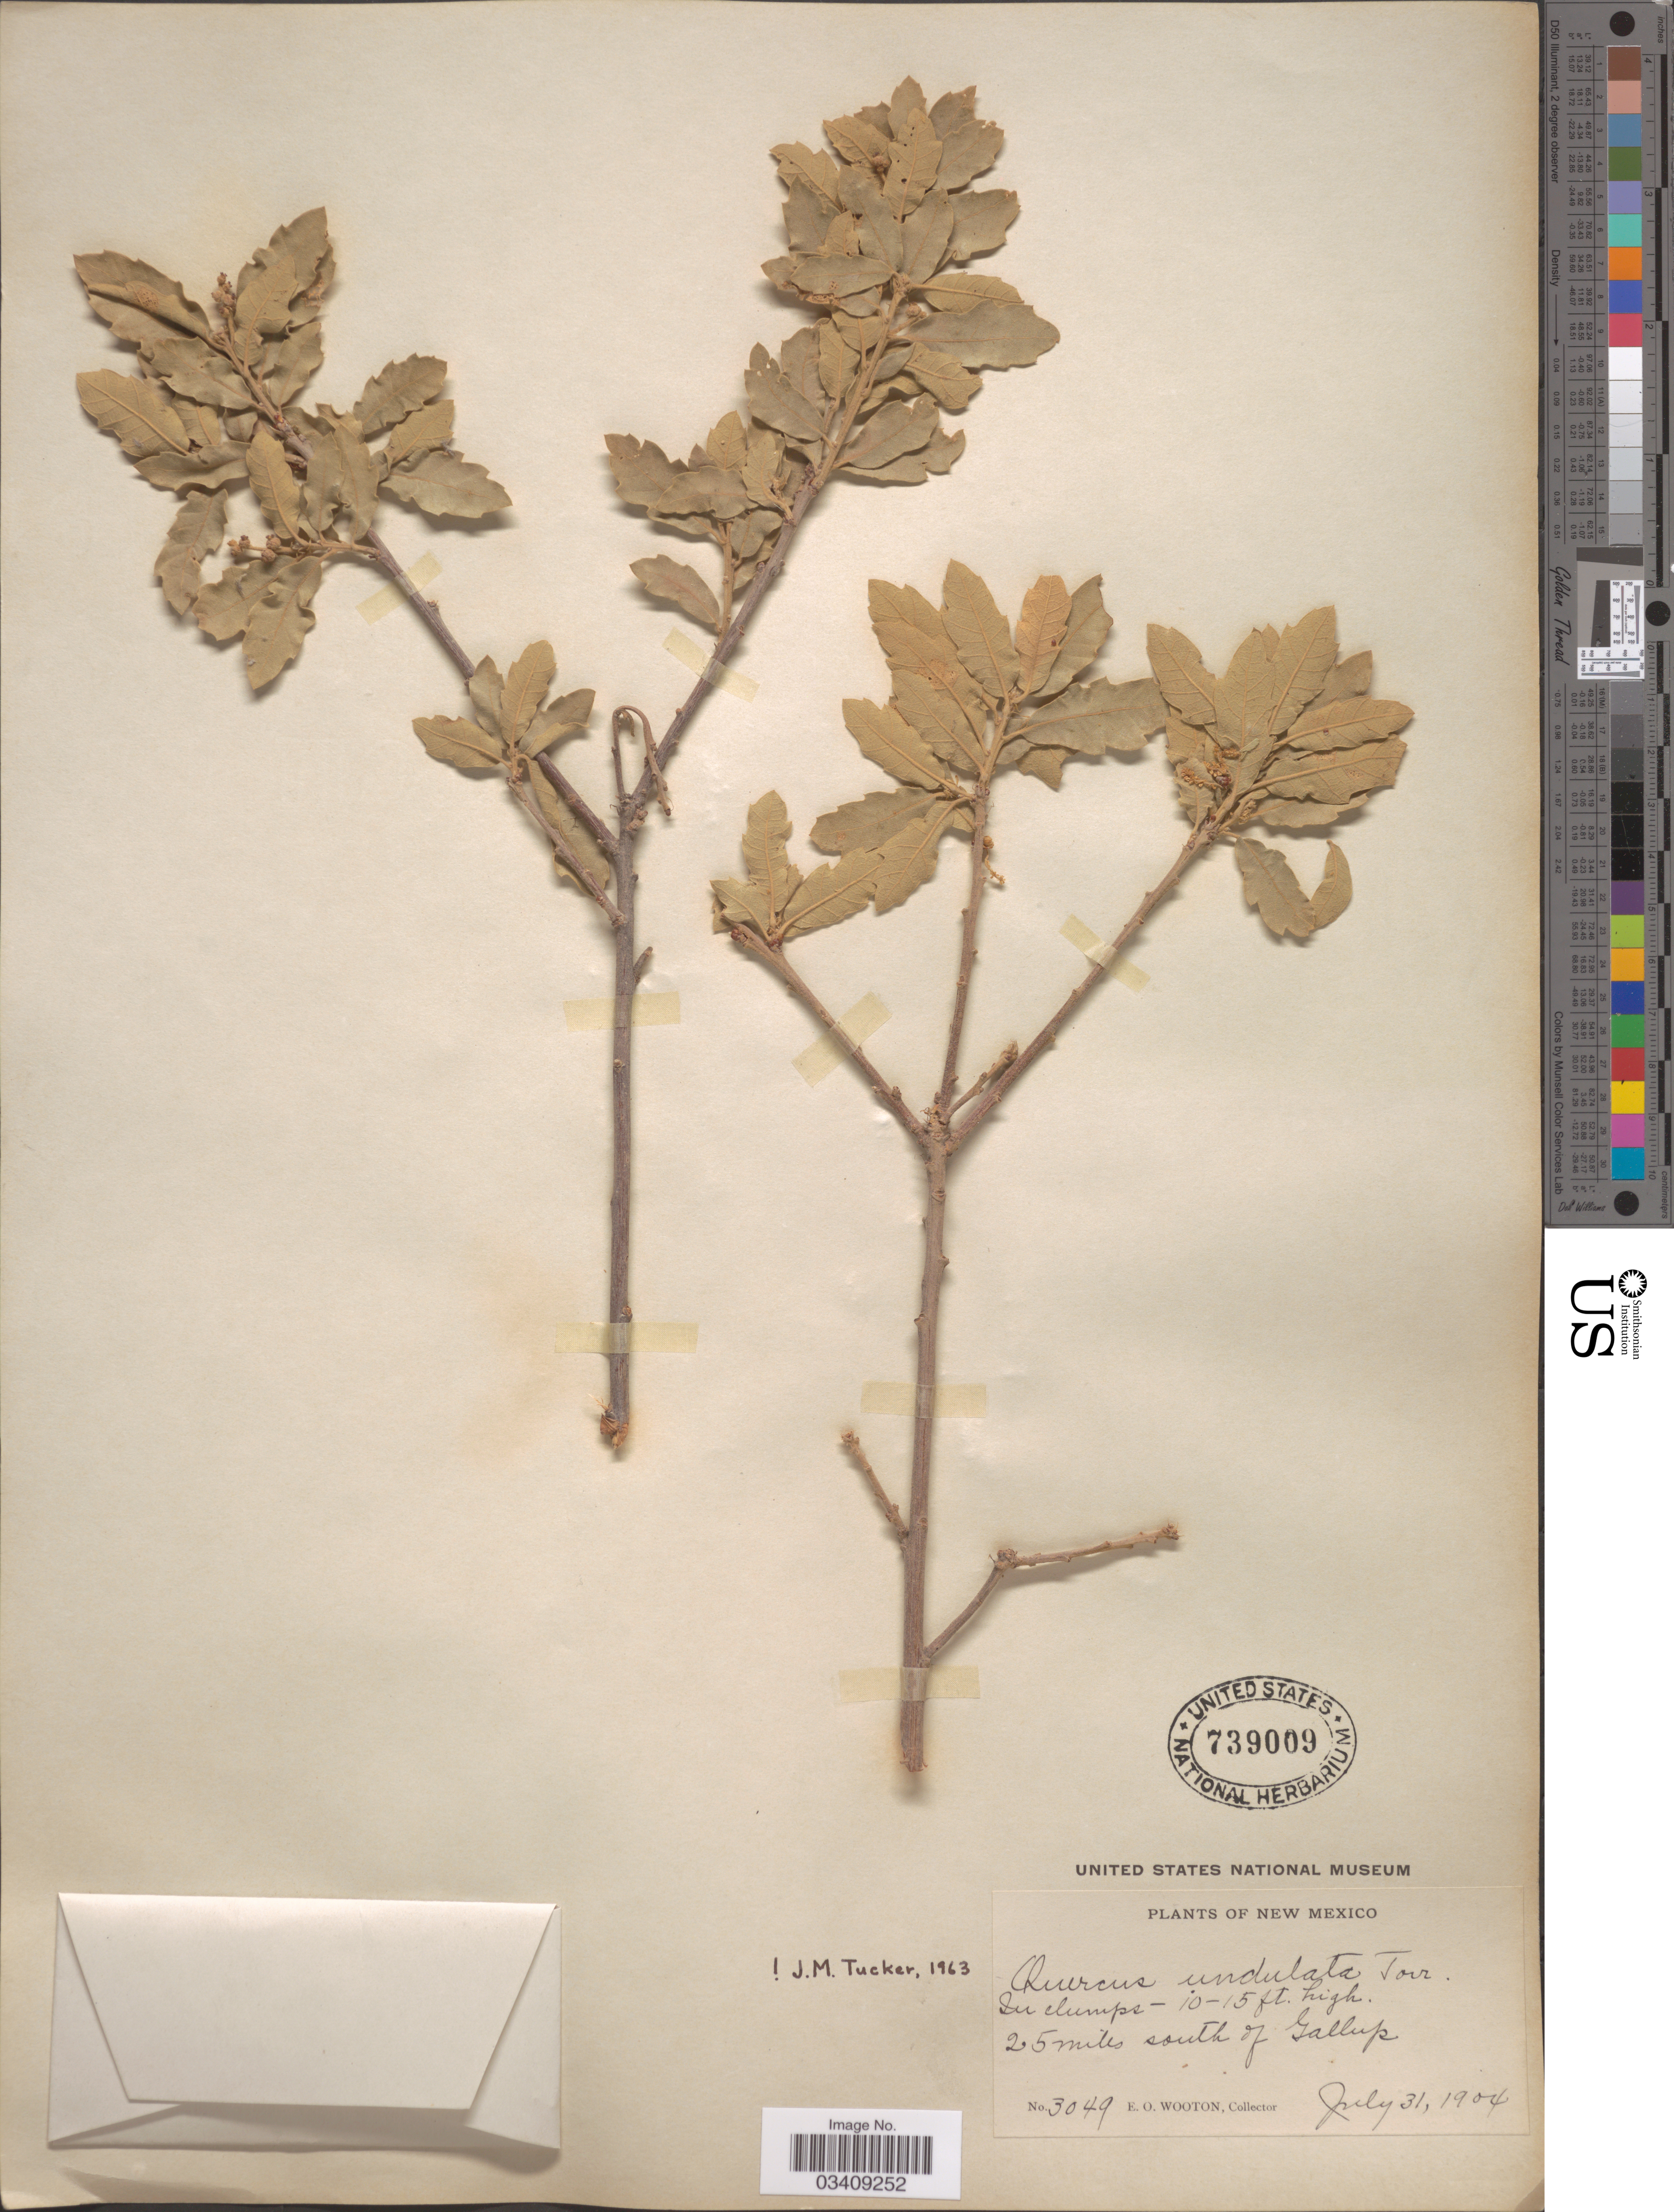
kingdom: Plantae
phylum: Tracheophyta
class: Magnoliopsida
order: Fagales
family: Fagaceae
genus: Quercus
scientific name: Quercus undulata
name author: Torr.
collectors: E. O. Wooton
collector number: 3049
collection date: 1904-07-31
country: United States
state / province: New Mexico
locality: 25 miles south of Gallup.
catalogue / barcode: US 739009